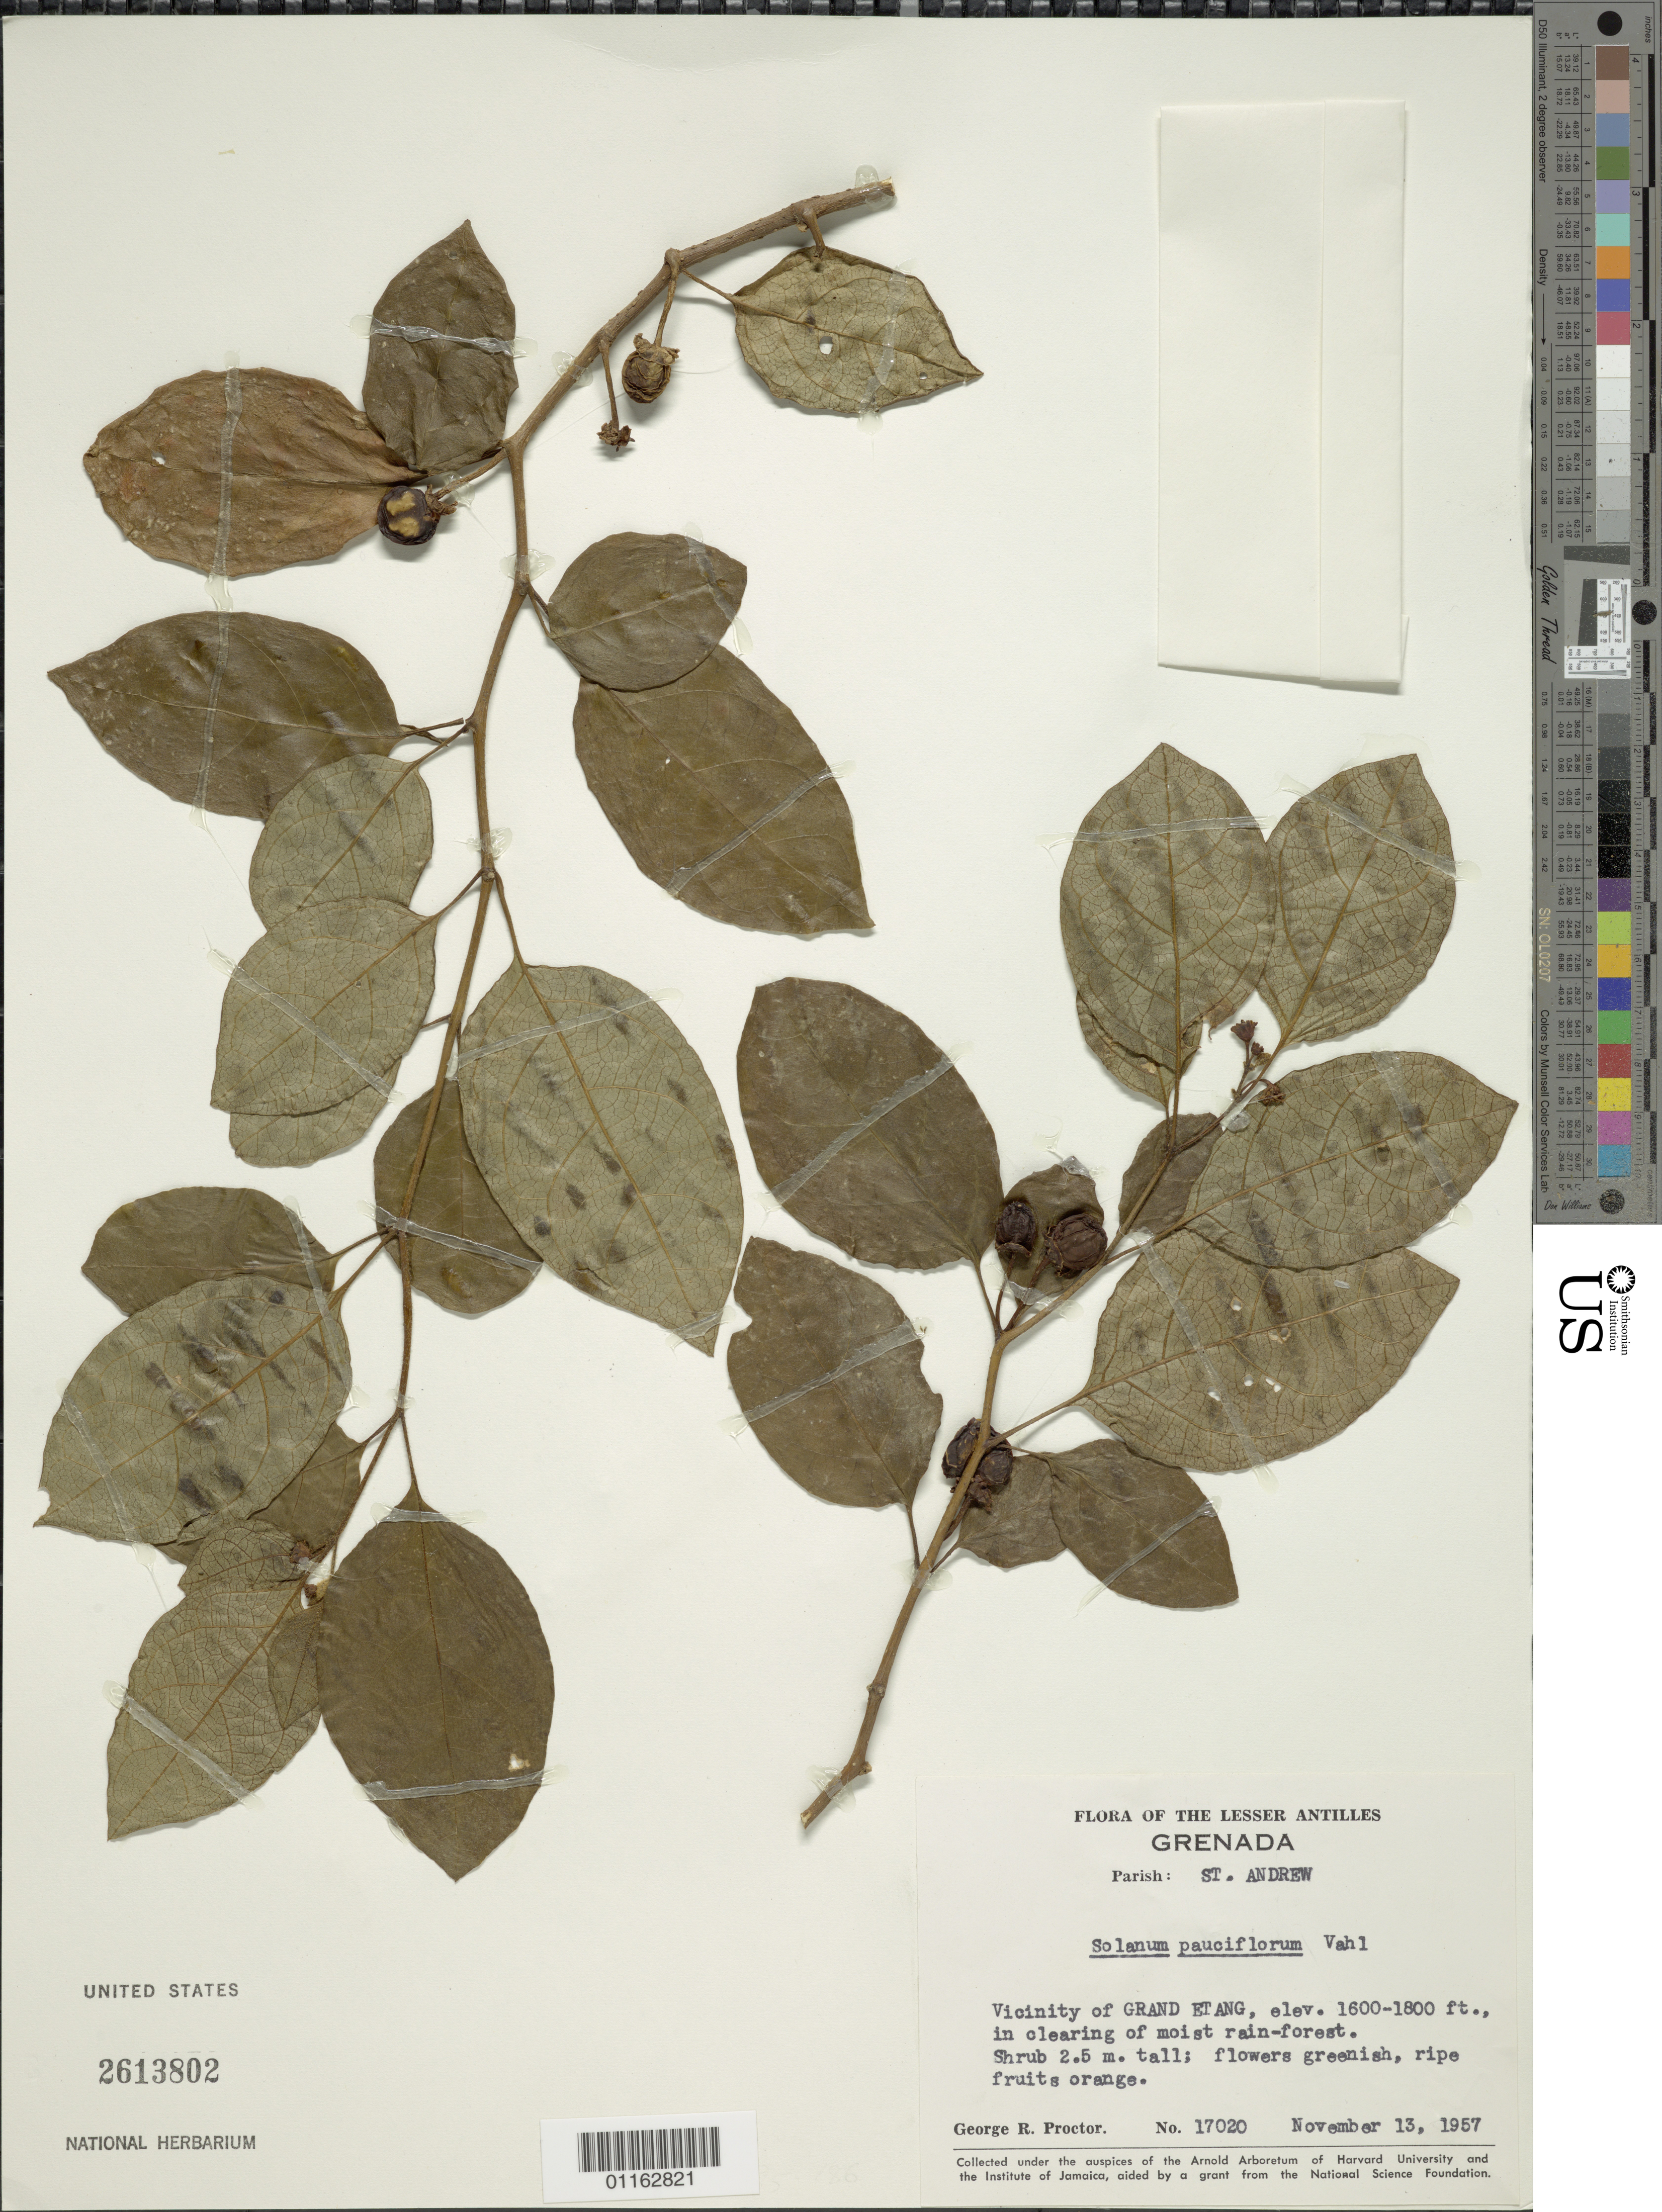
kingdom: Plantae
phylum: Tracheophyta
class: Magnoliopsida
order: Solanales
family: Solanaceae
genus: Solanum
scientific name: Solanum pauciflorum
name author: Vahl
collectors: G. R. Proctor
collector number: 17020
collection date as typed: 13 Nov 1957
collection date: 1957-11-13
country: Grenada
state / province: Saint Andrew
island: Grenada I.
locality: Vicinity of Grand Etang. in clearing of moist rainforest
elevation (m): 488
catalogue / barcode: US 2613802